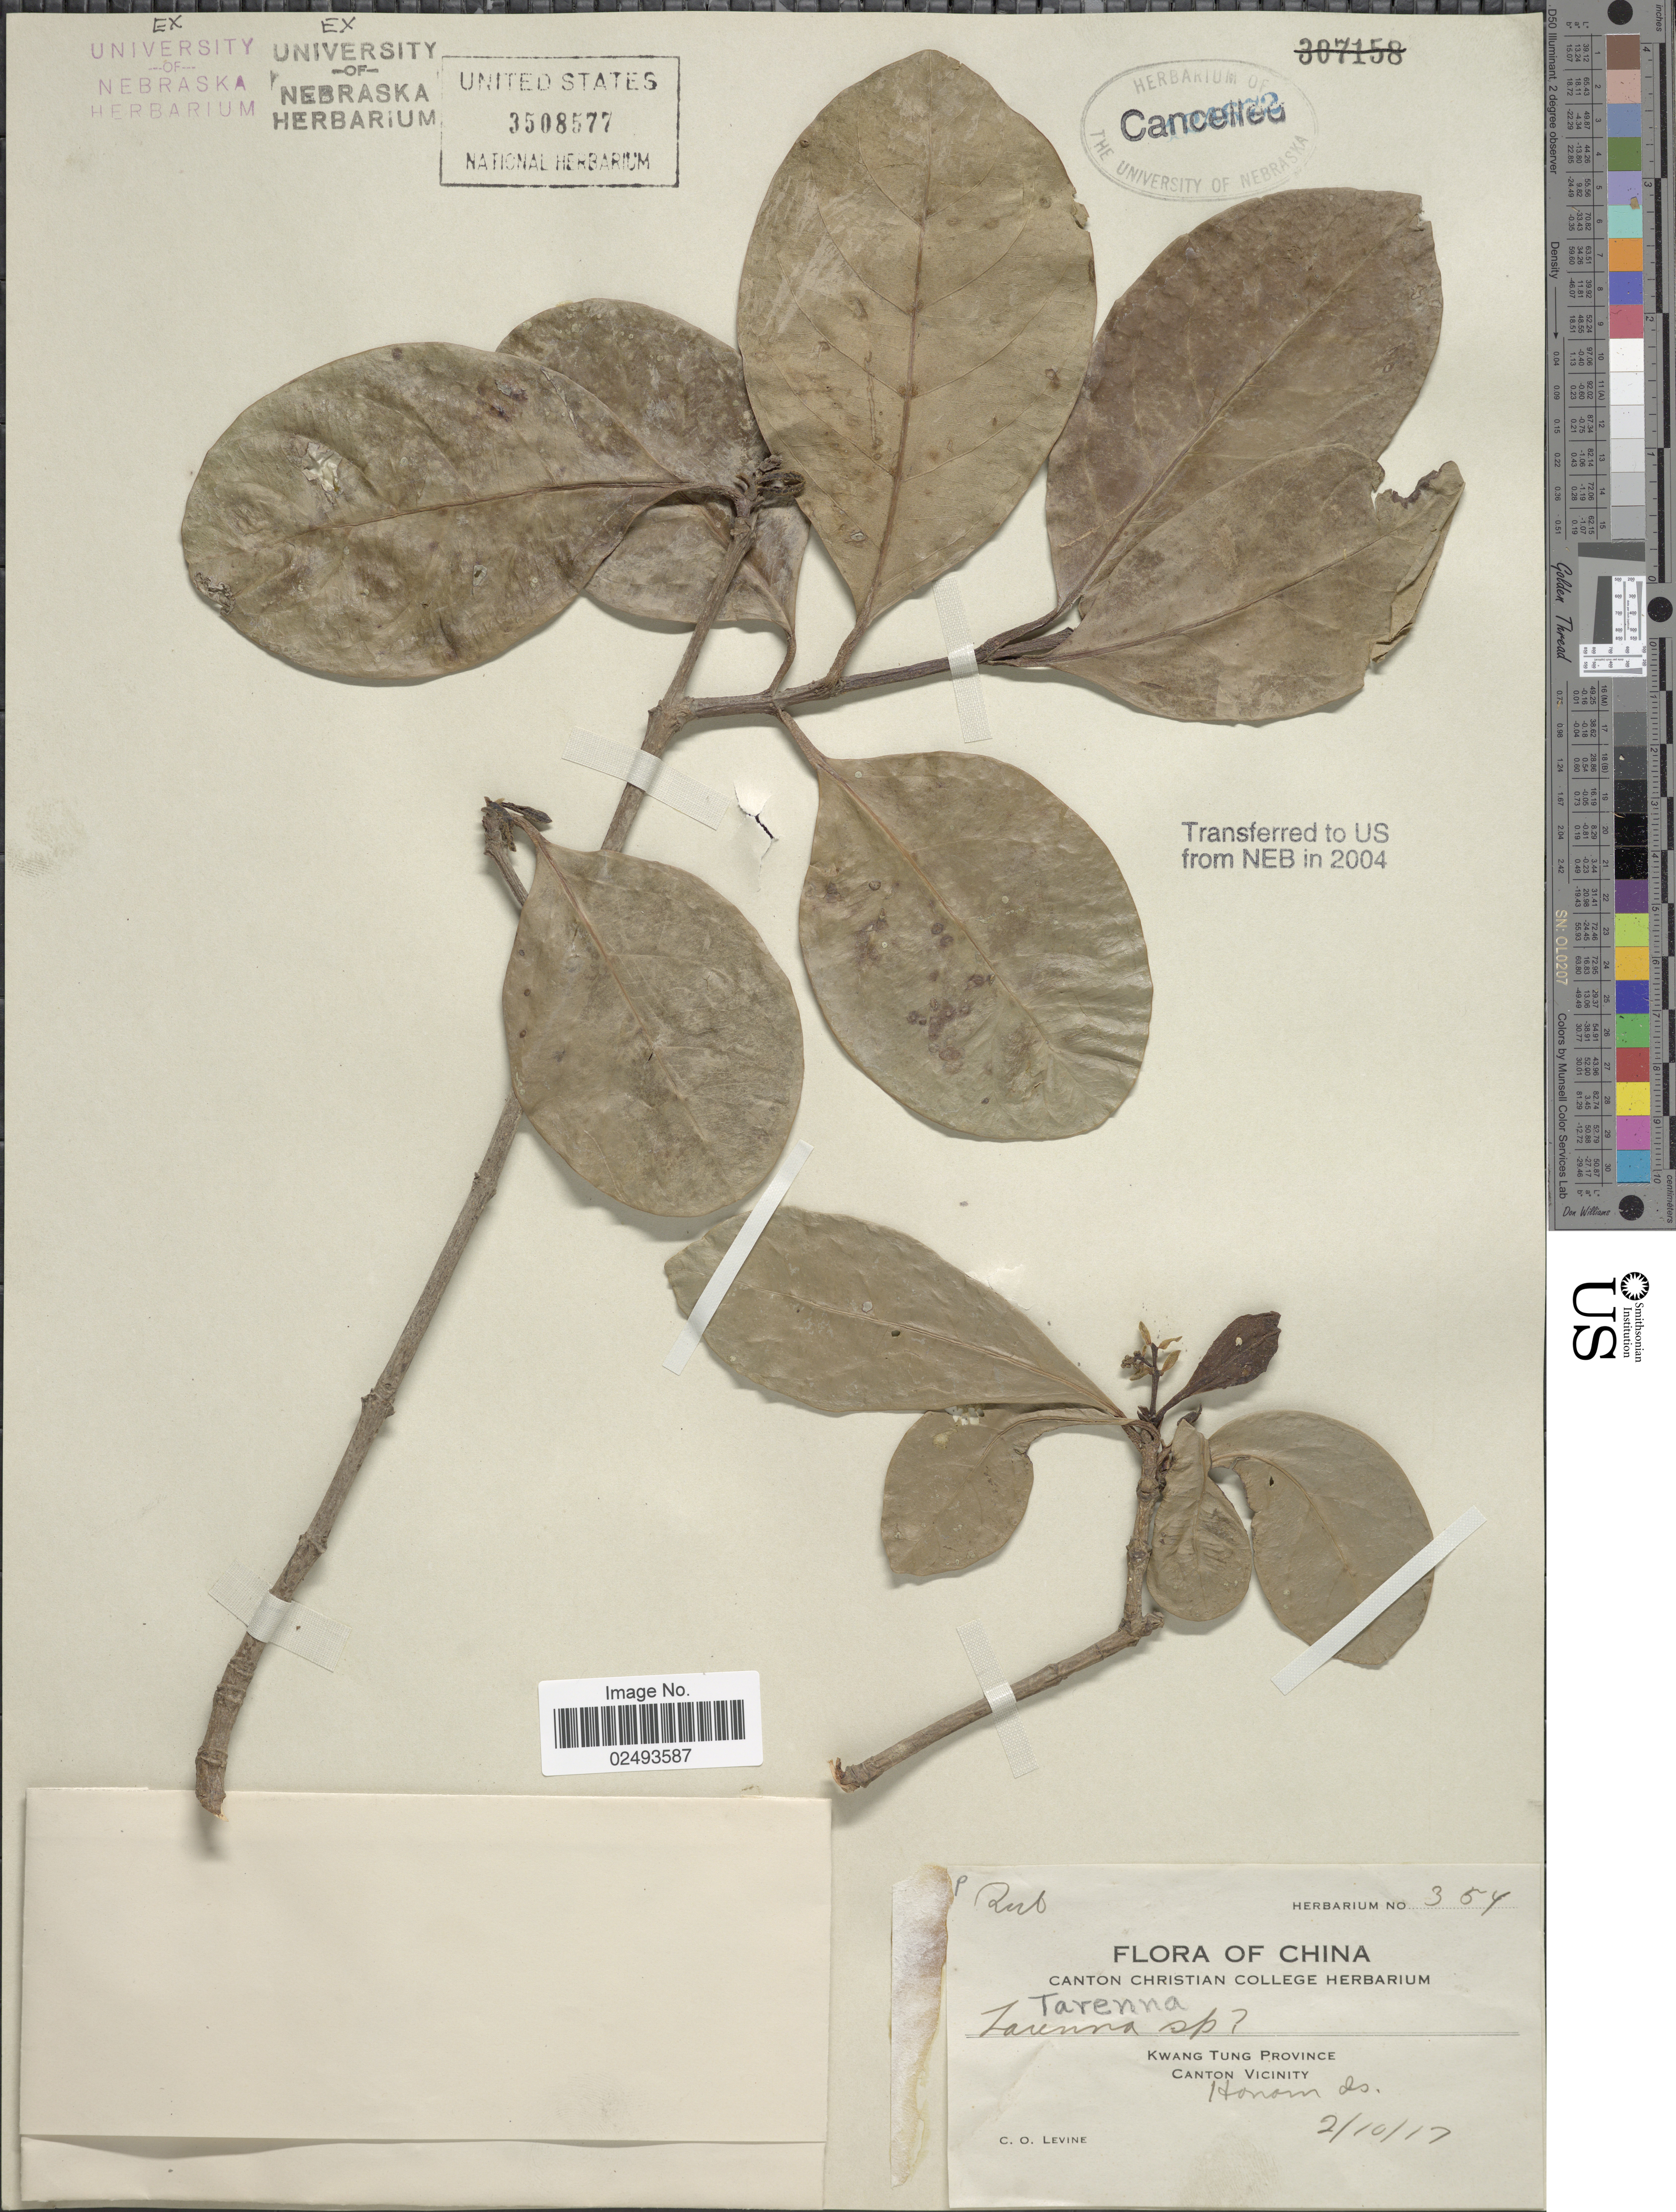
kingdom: Plantae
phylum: Tracheophyta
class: Magnoliopsida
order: Gentianales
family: Rubiaceae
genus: Tarenna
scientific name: Tarenna sp.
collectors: C. O. Levine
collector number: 354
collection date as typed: Transcribed d/m/y: 2/10/17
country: China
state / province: Guangdong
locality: Kwang Tung Province, Canton Vicinity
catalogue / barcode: US 3508577